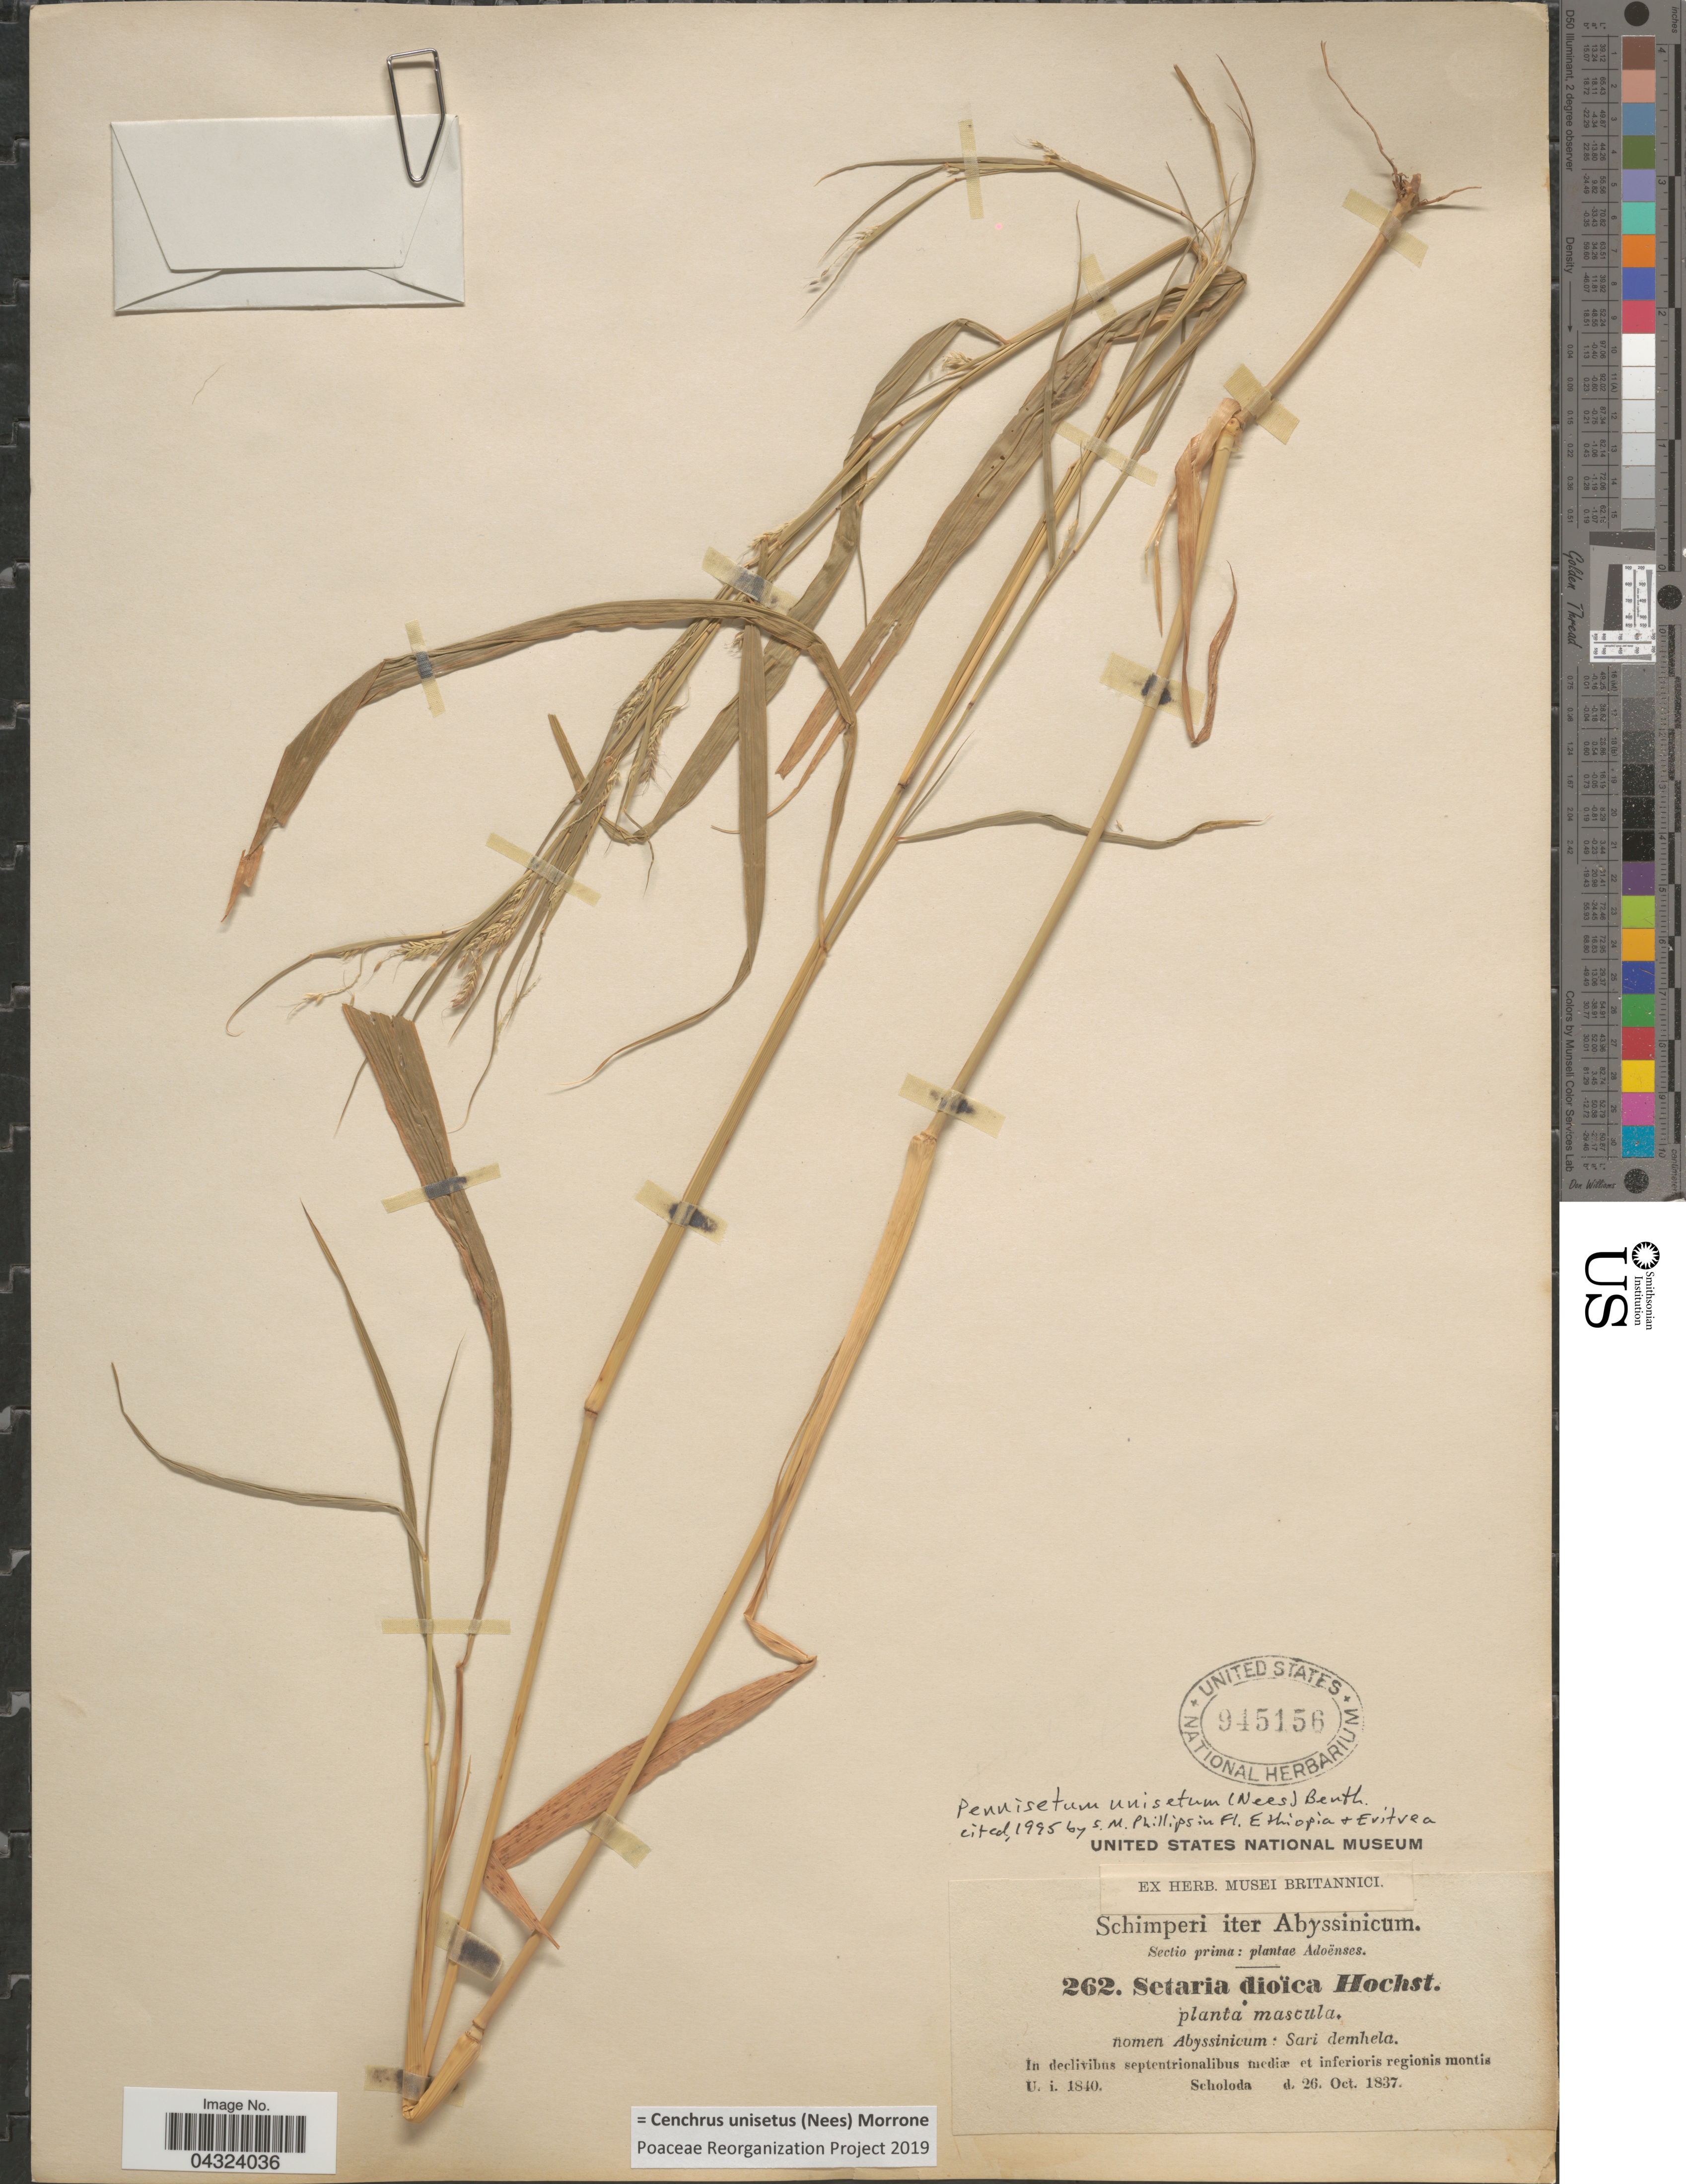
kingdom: Plantae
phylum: Tracheophyta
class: Liliopsida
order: Poales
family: Poaceae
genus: Cenchrus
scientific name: Cenchrus unisetus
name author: (Nees) Morrone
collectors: -. Schimper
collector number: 262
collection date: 1837-10-26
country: Ethiopia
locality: Iter Abyssinicum. In declivibus septentrionalibus mediæ et inferioris regionis montis.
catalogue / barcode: US 945156